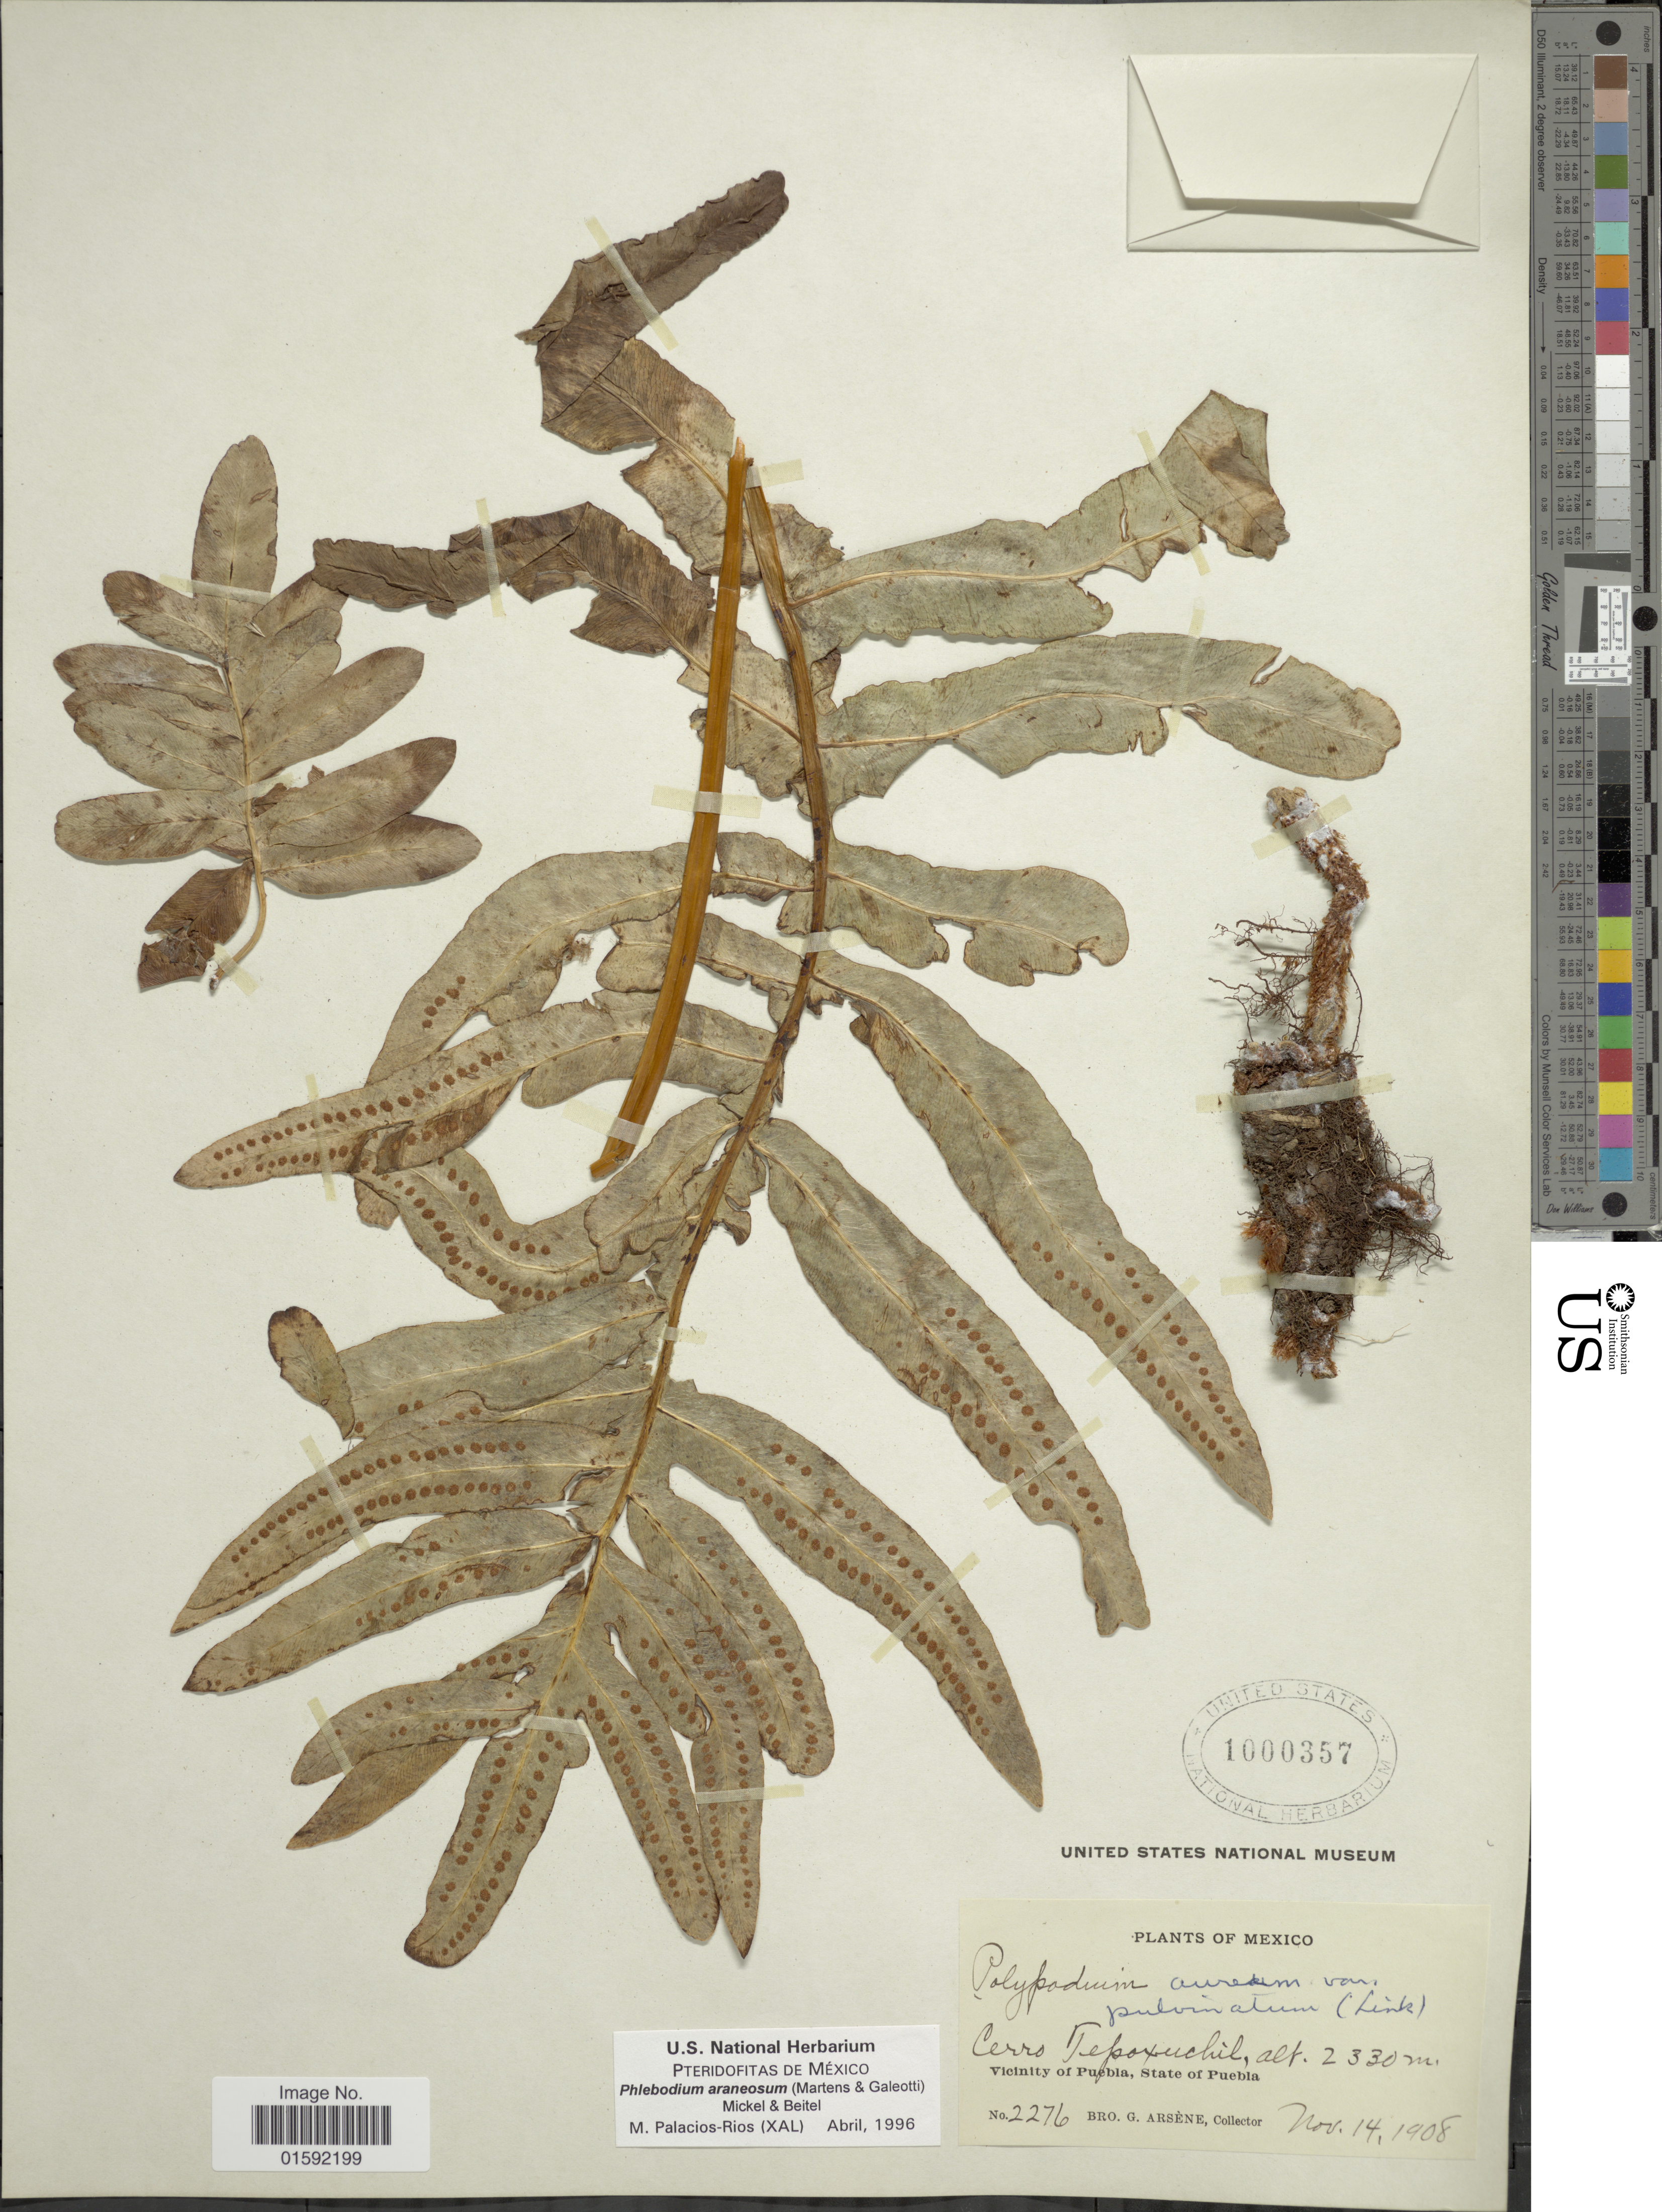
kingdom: Plantae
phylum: Tracheophyta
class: Polypodiopsida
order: Polypodiales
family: Polypodiaceae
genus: Phlebodium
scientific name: Phlebodium araneosum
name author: (M. Martens) Mickel & Beitel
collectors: Bro. G. Arsène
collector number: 2276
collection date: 1908-11-14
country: Mexico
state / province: Puebla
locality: Vicinity of Puebla, Cerro Tepaxuchil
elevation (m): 2330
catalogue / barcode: US 1000357